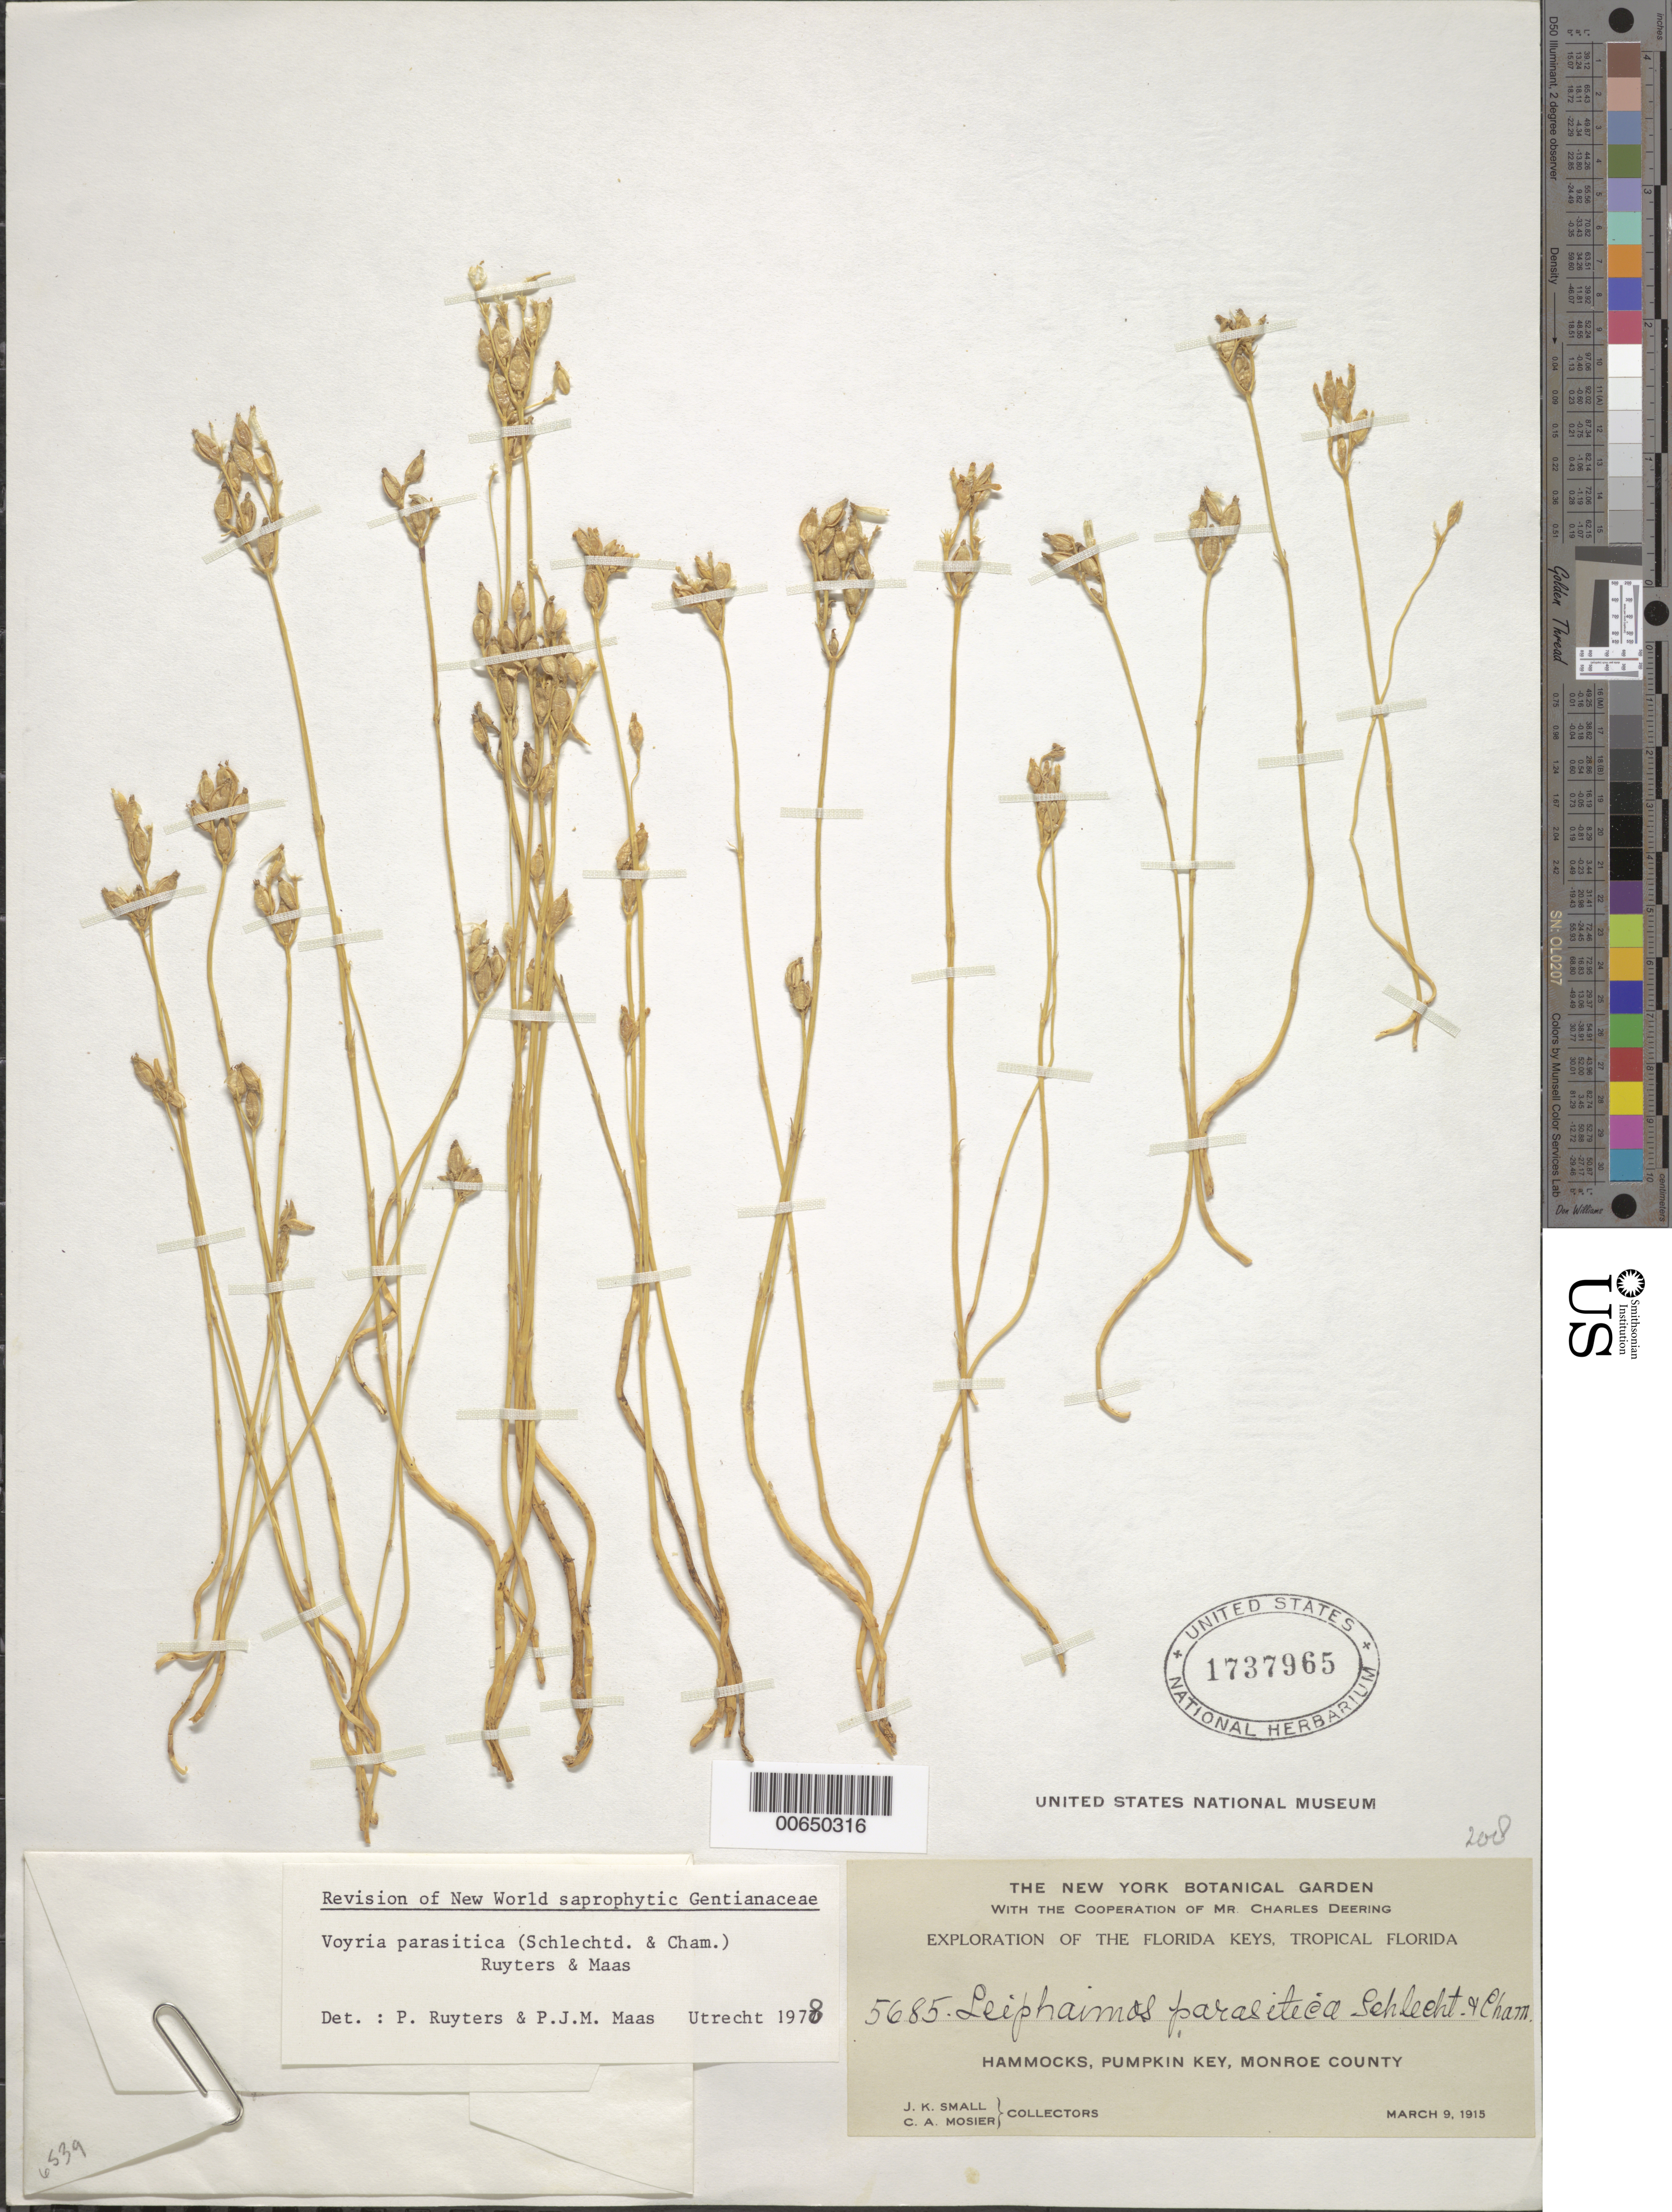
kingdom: Plantae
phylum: Tracheophyta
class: Magnoliopsida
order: Gentianales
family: Gentianaceae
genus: Voyria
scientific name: Voyria parasitica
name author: (Schltdl. & Cham.) Ruyters & Maas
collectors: J. K. Small & C. A. Mosier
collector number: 5685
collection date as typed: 09 Mar 1915 or 03 Sep 1915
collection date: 1915-03-09 or 1915-09-03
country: United States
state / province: Florida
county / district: Monroe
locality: Hammocks, Pumpkin Key.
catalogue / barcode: US 1737965